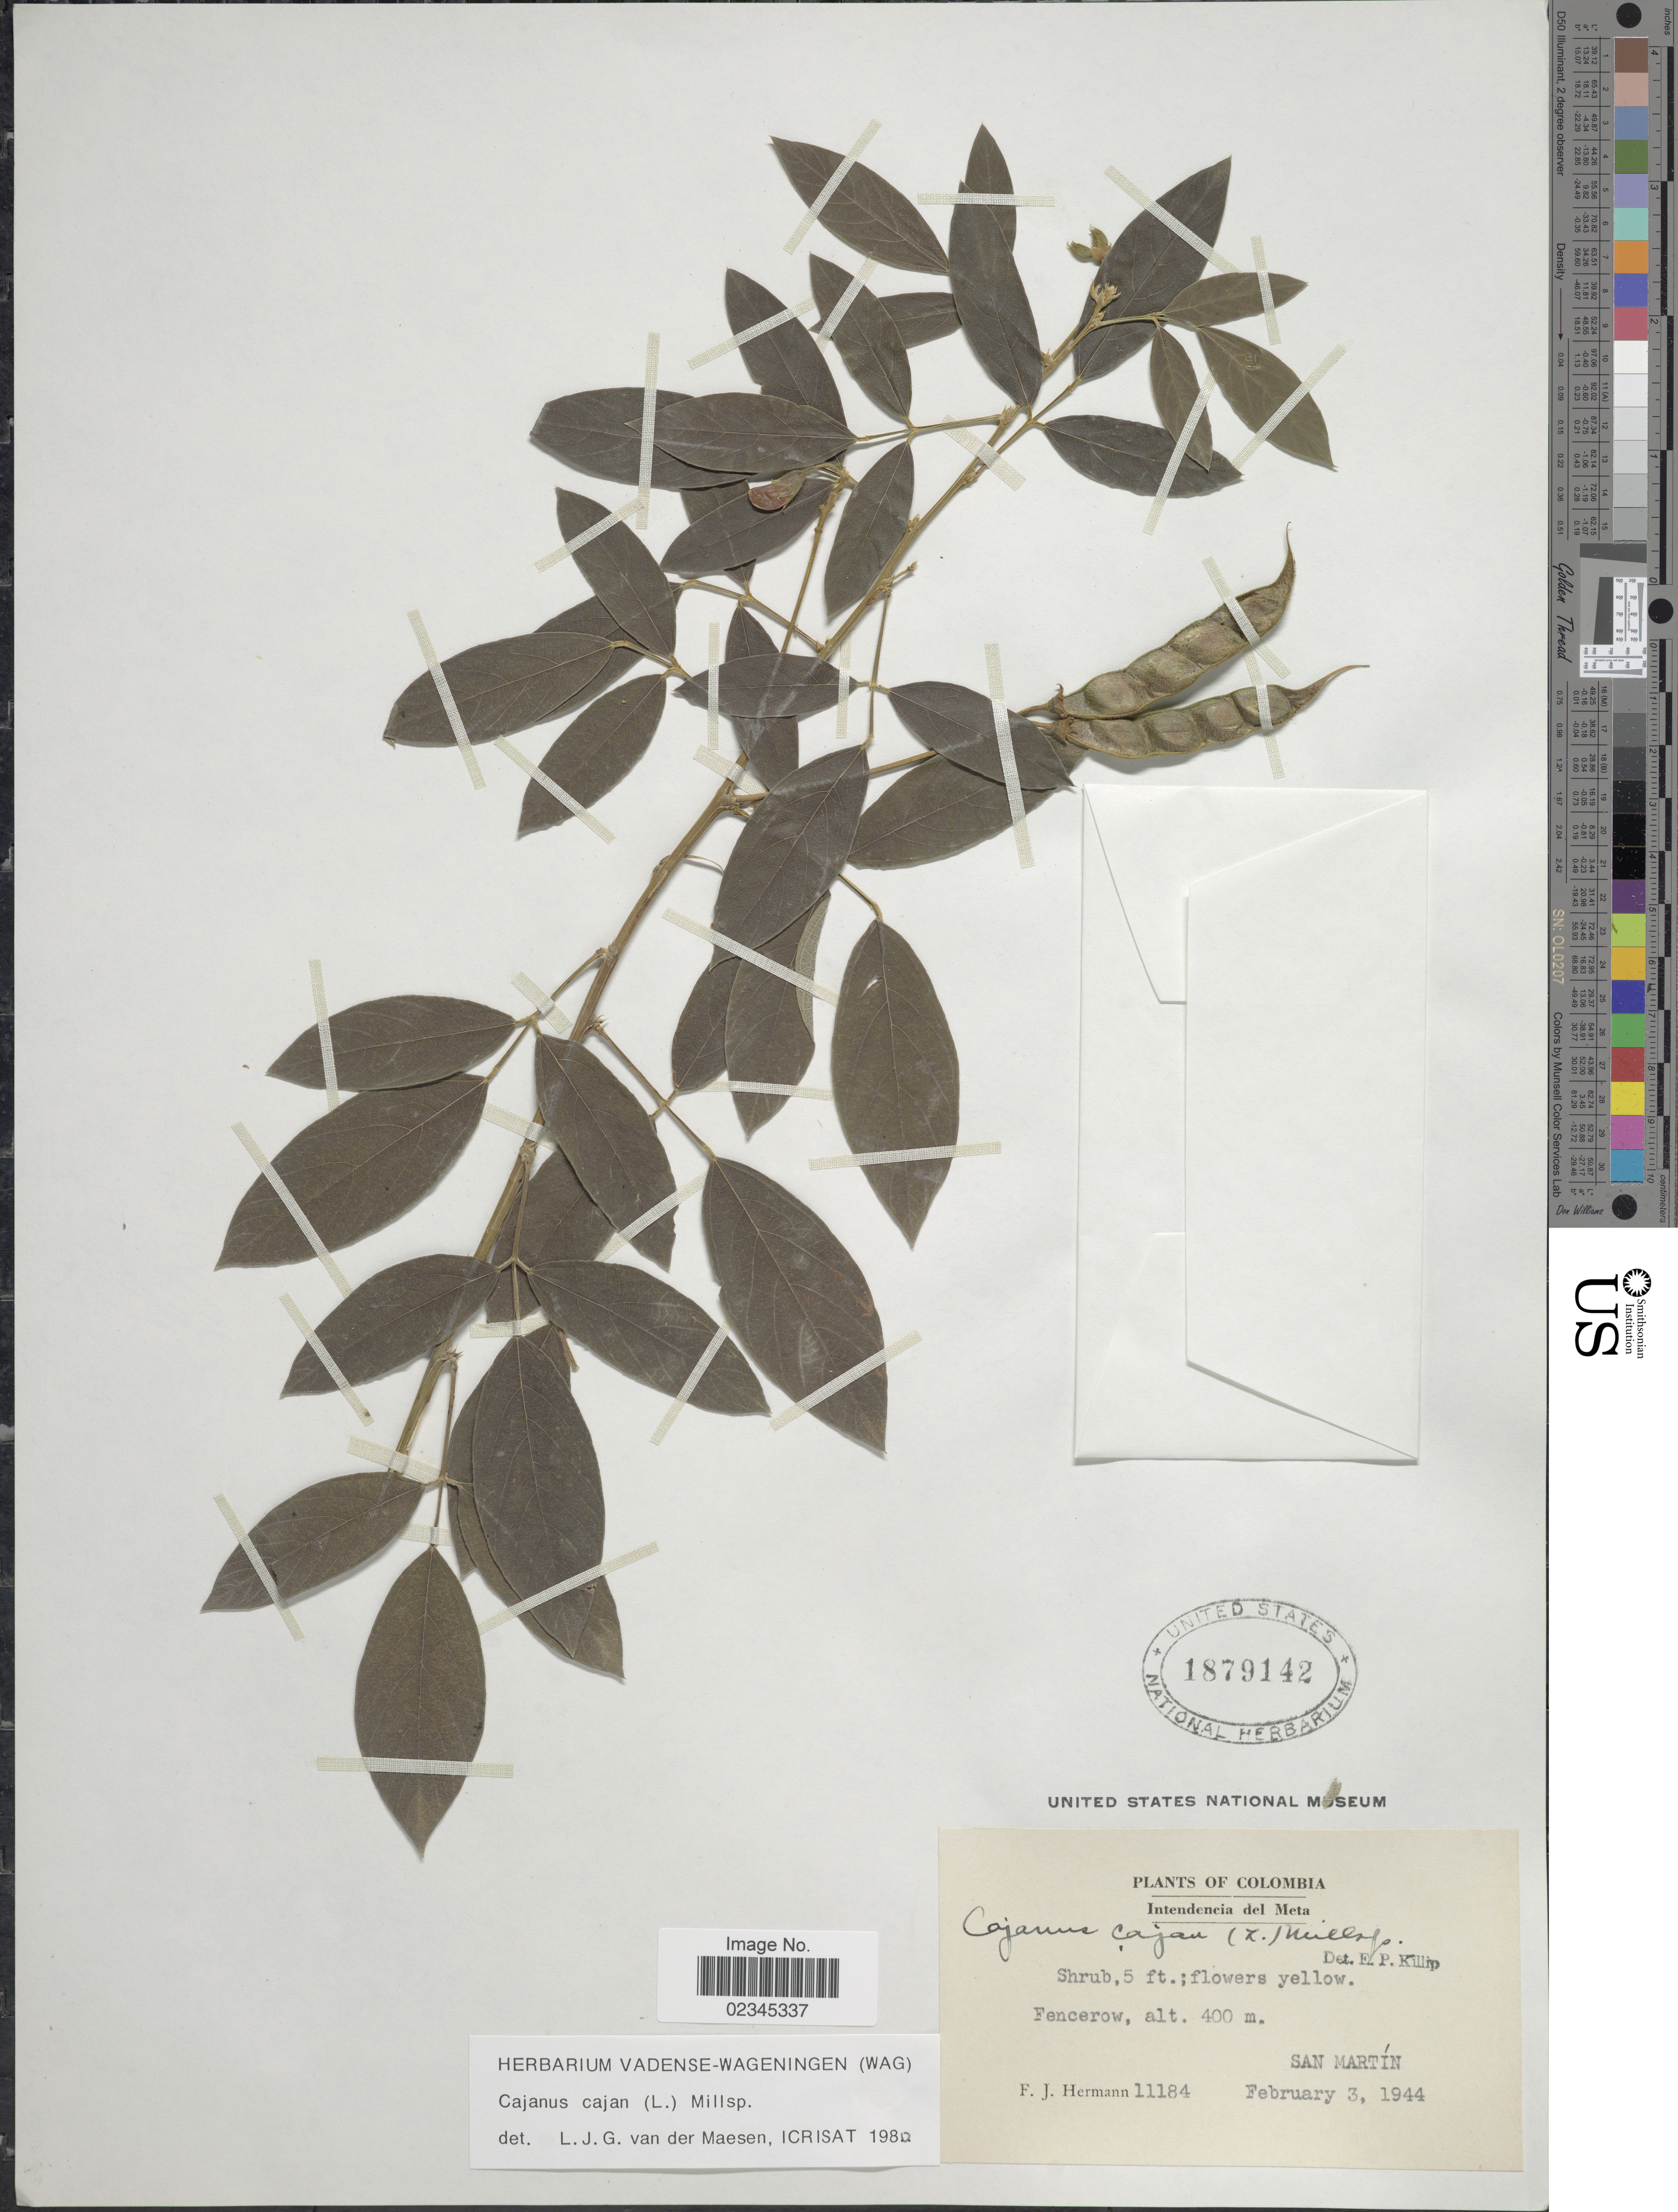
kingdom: Plantae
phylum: Tracheophyta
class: Magnoliopsida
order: Fabales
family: Fabaceae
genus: Cajanus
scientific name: Cajanus cajan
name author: (L.) Huth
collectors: F. J. Hermann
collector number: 11184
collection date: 1944-02-03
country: Colombia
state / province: Meta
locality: Fencerow. San Martín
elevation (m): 400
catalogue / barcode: US 1879142